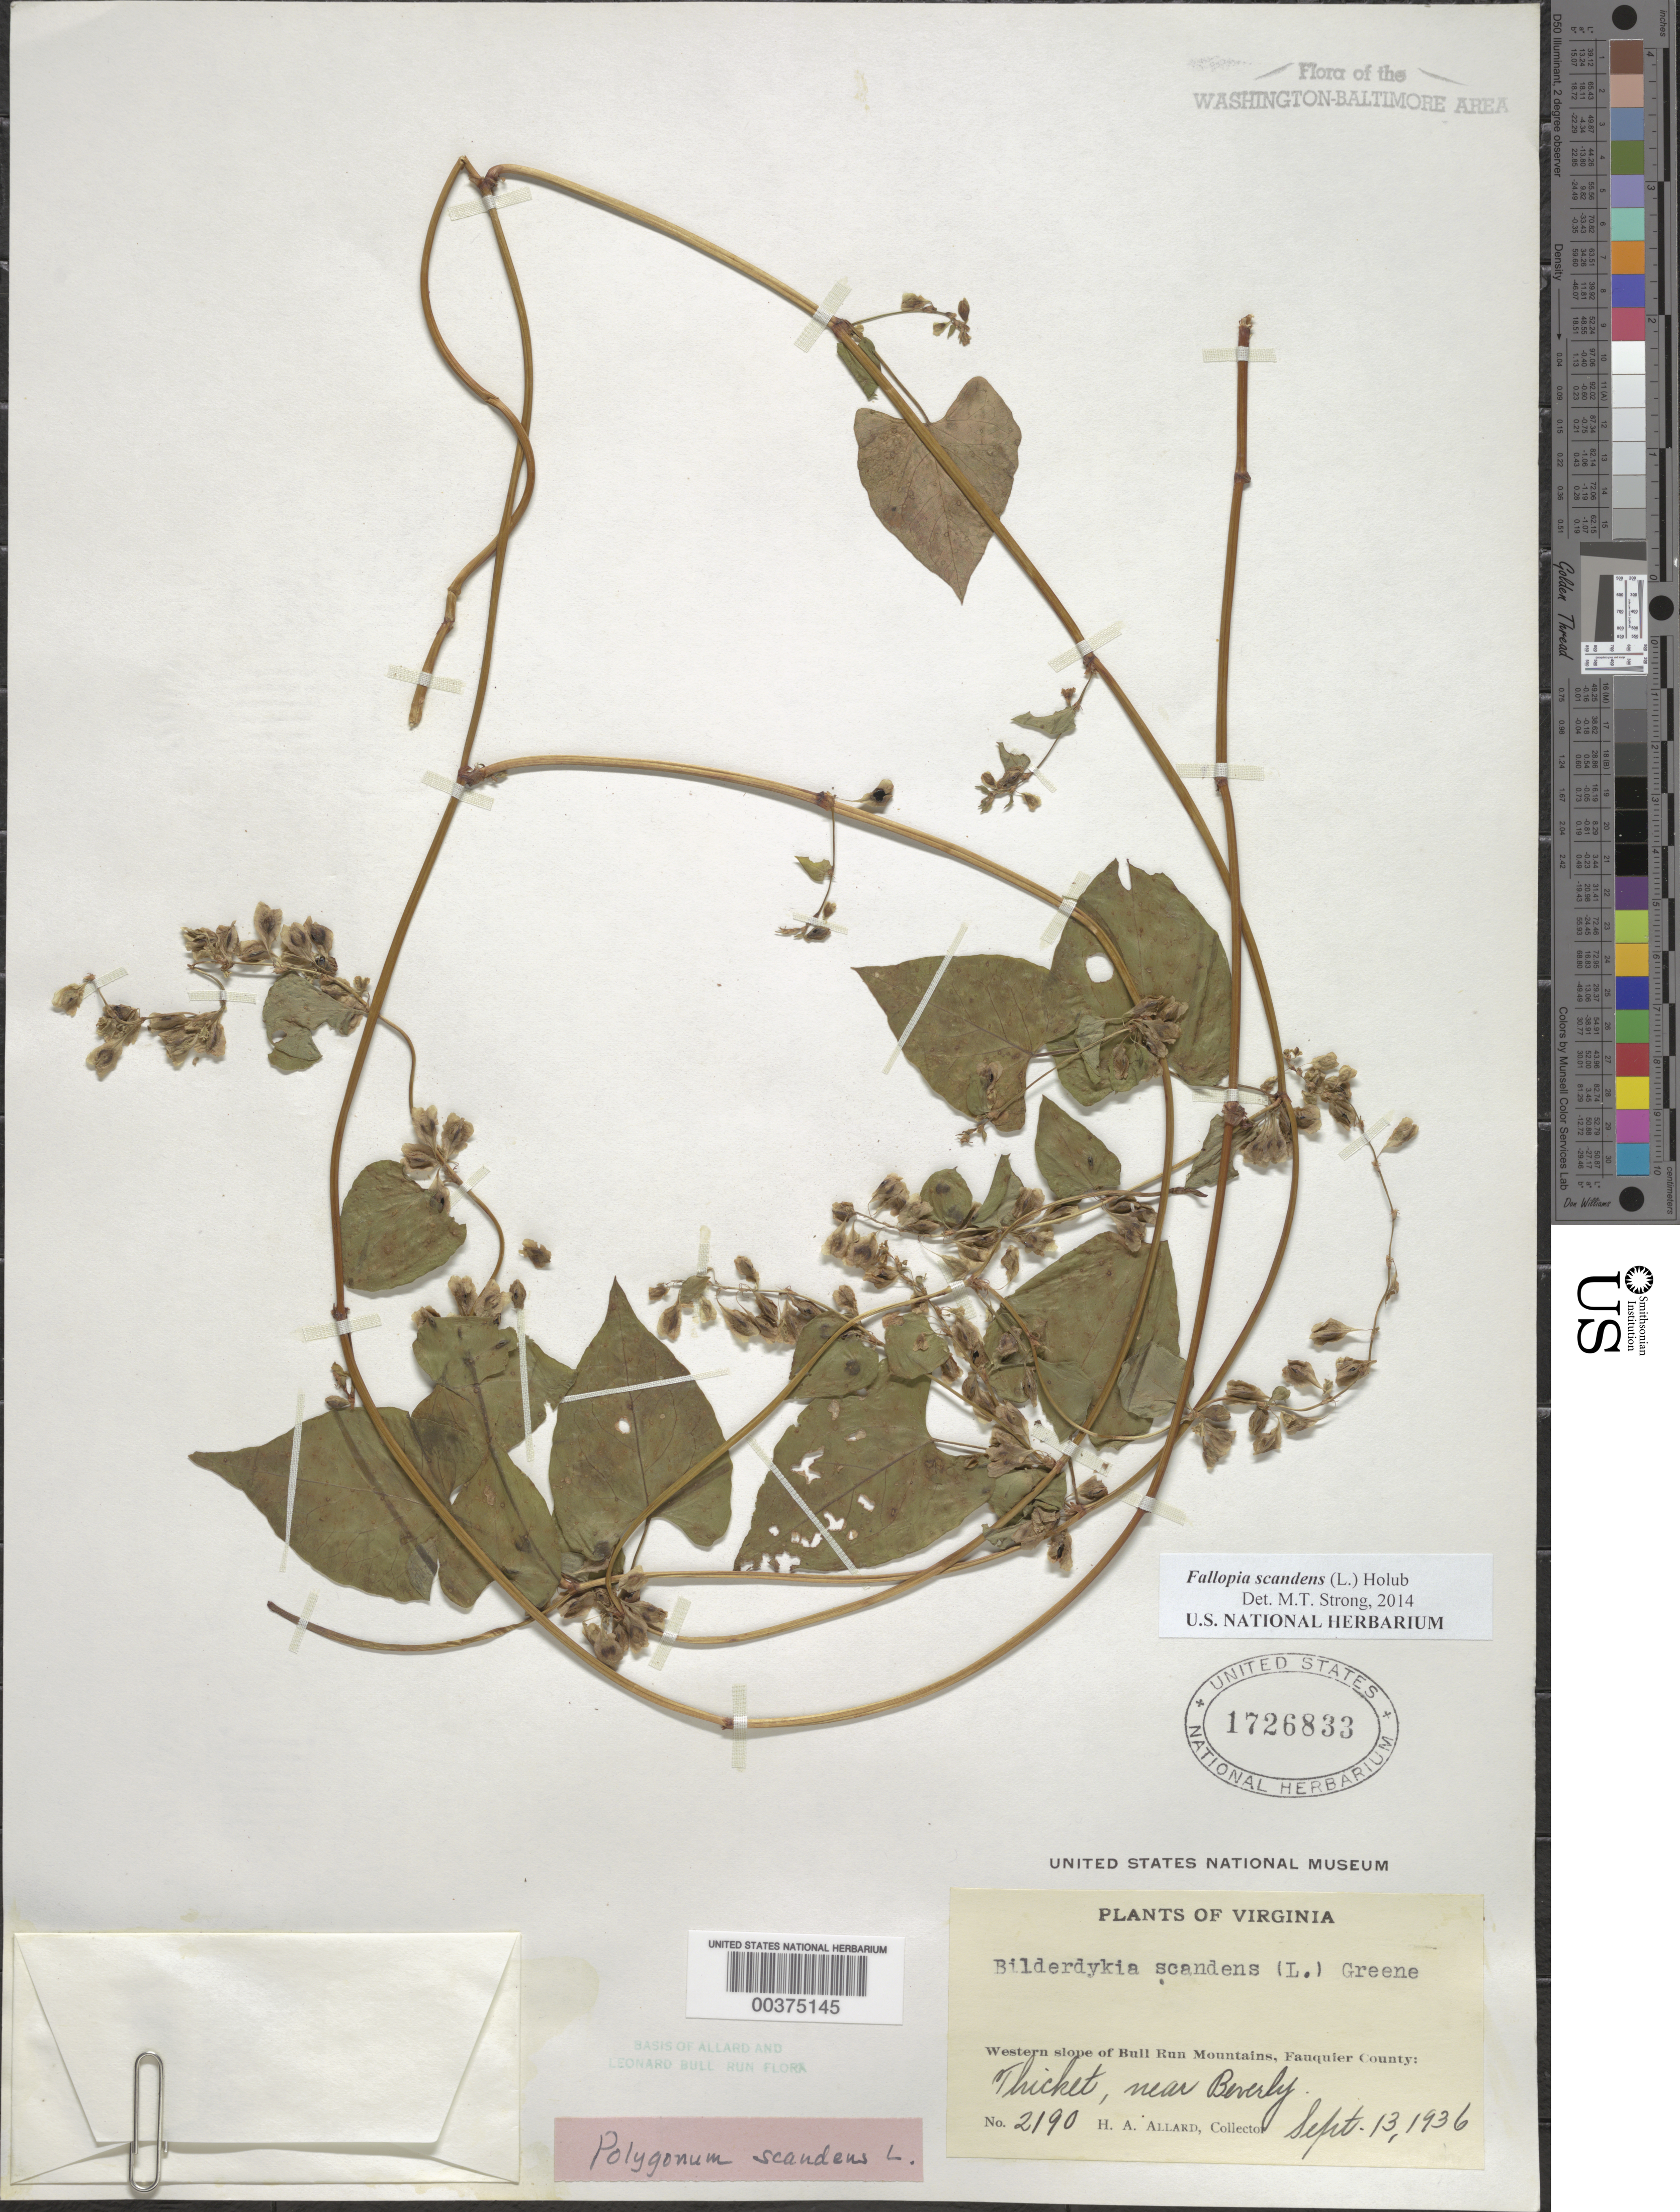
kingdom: Plantae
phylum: Tracheophyta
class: Magnoliopsida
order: Caryophyllales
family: Polygonaceae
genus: Fallopia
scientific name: Fallopia scandens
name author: (L.) Holub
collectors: H. A. Allard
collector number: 2190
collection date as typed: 13 Sep 1936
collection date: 1936-09-13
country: United States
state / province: Virginia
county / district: Fauquier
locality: Beverley vicinity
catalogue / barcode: US 1726833